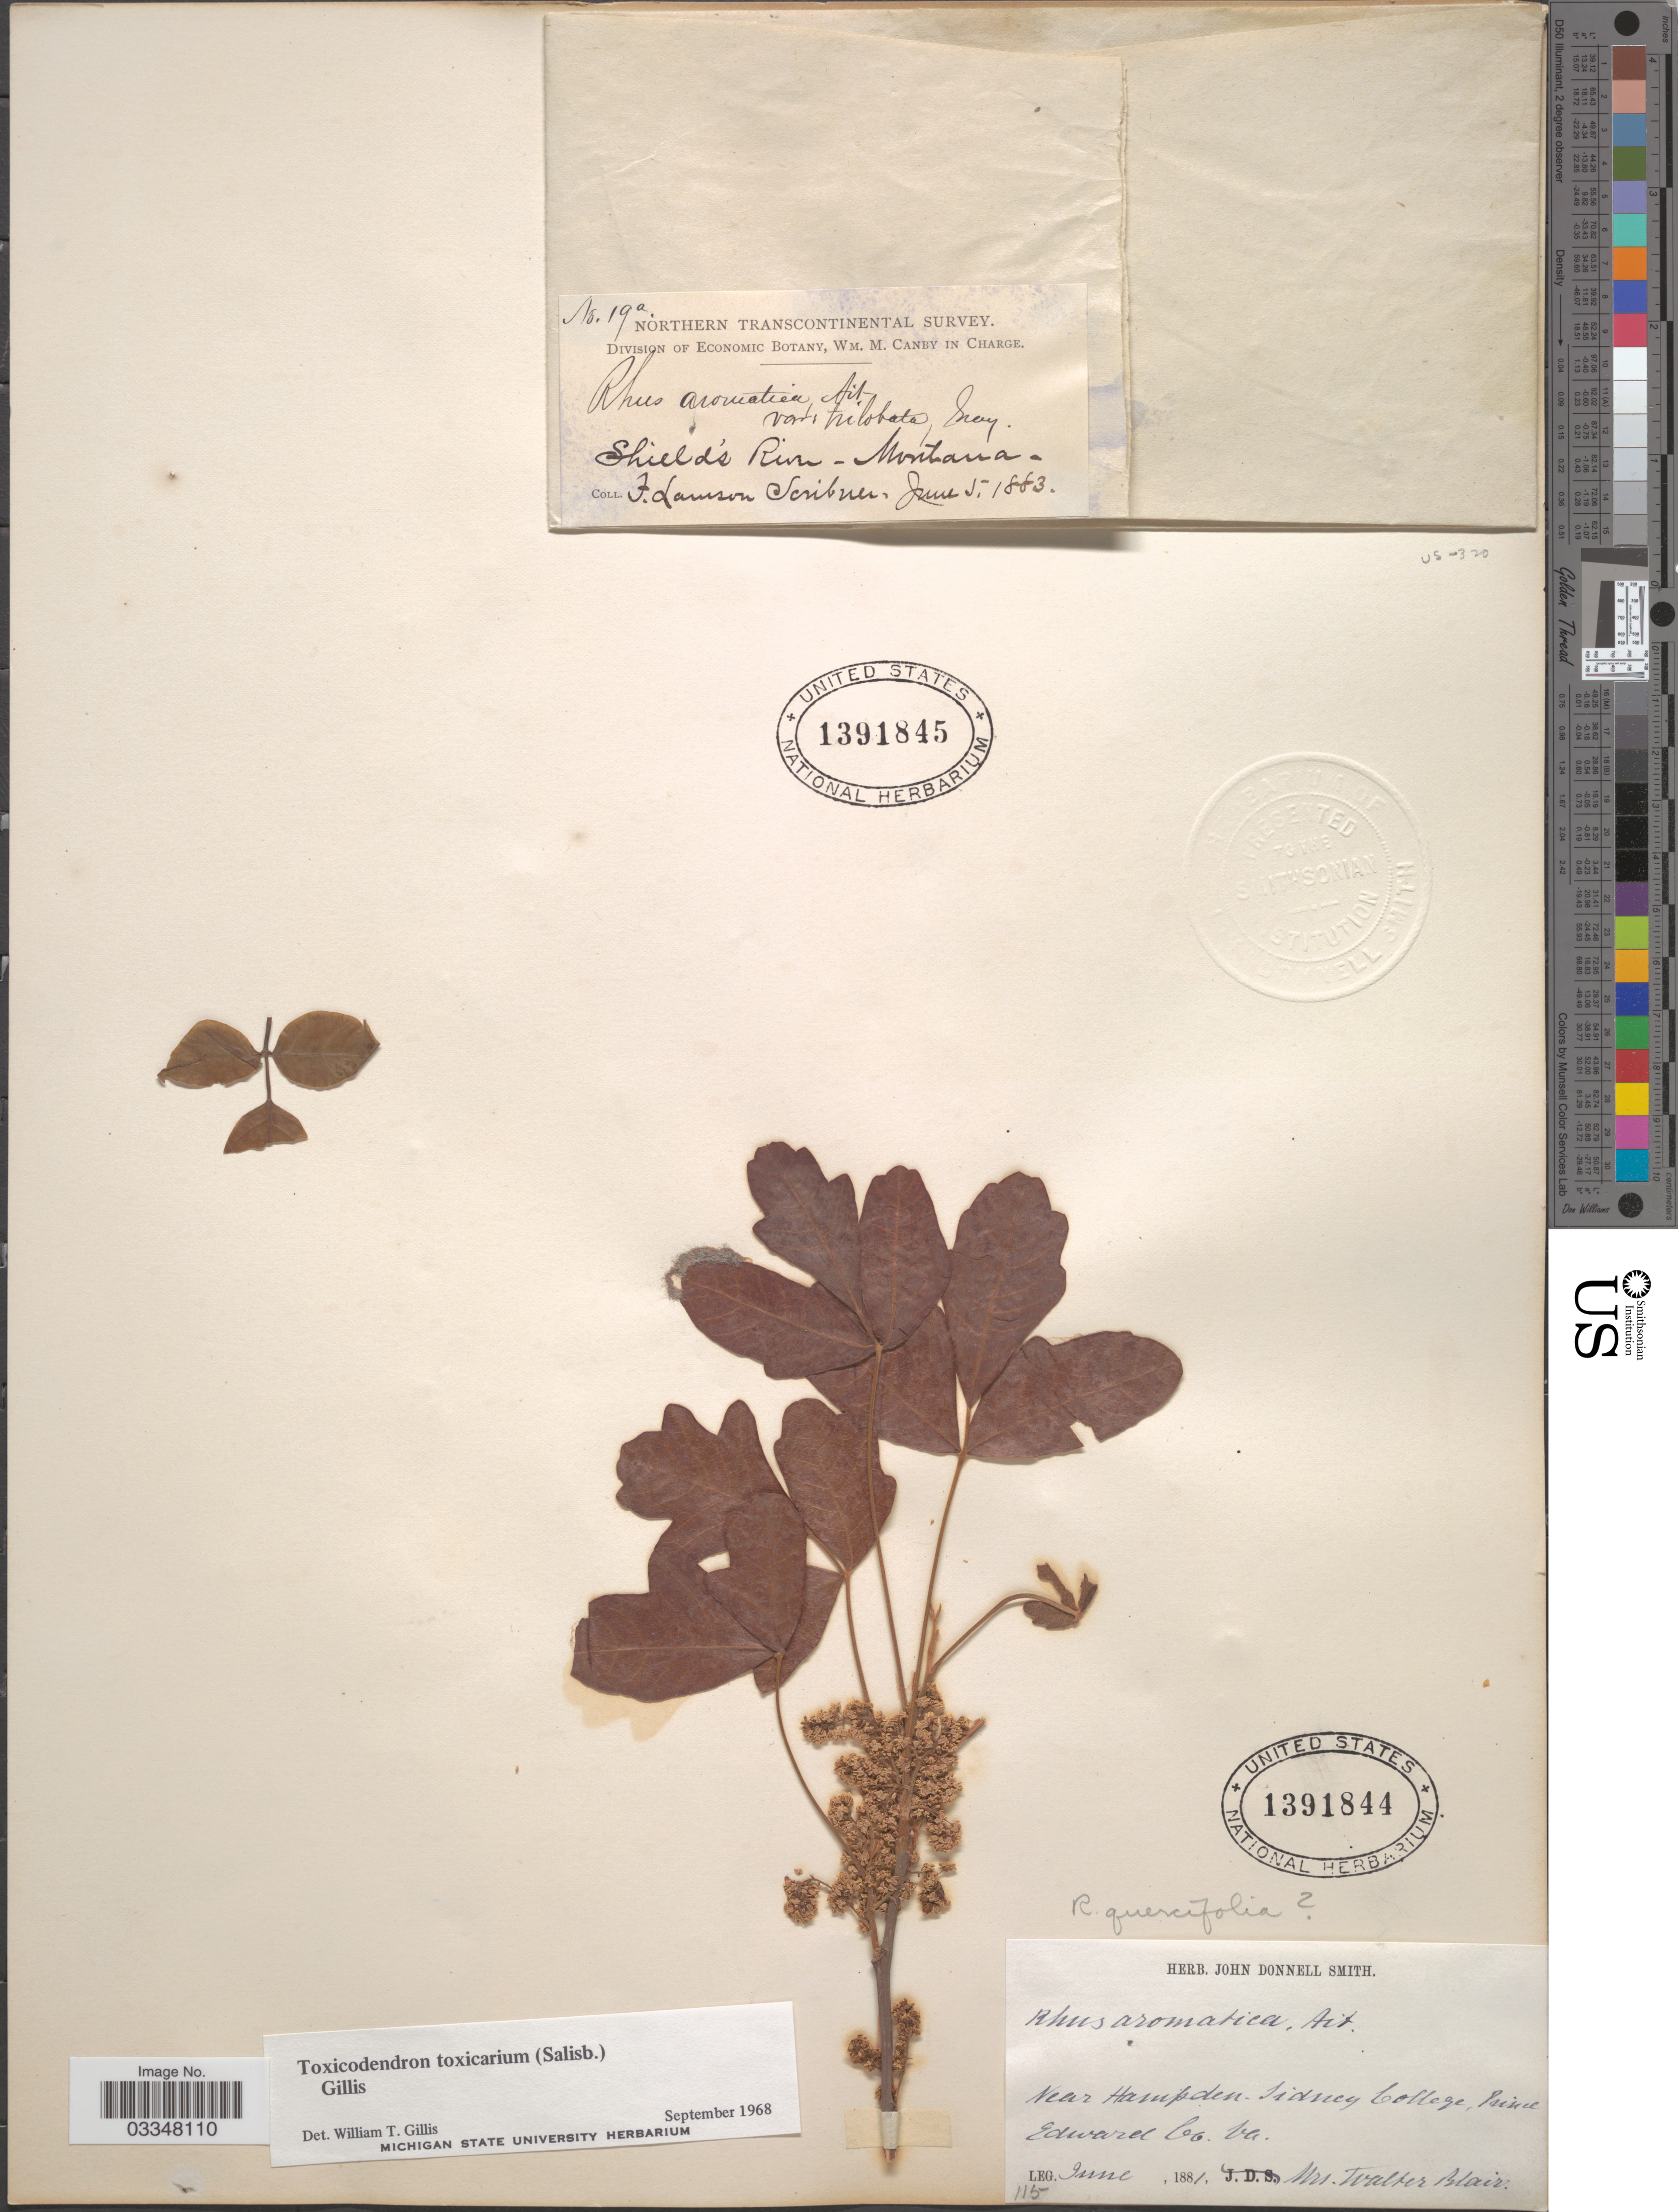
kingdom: Plantae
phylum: Tracheophyta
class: Magnoliopsida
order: Sapindales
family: Anacardiaceae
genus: Toxicodendron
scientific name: Toxicodendron toxicarium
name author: Gillis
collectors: F. Lamson-Scribner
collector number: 19a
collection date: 1883-06-05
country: United States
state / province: Montana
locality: Shield's River.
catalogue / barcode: US 1391845-2